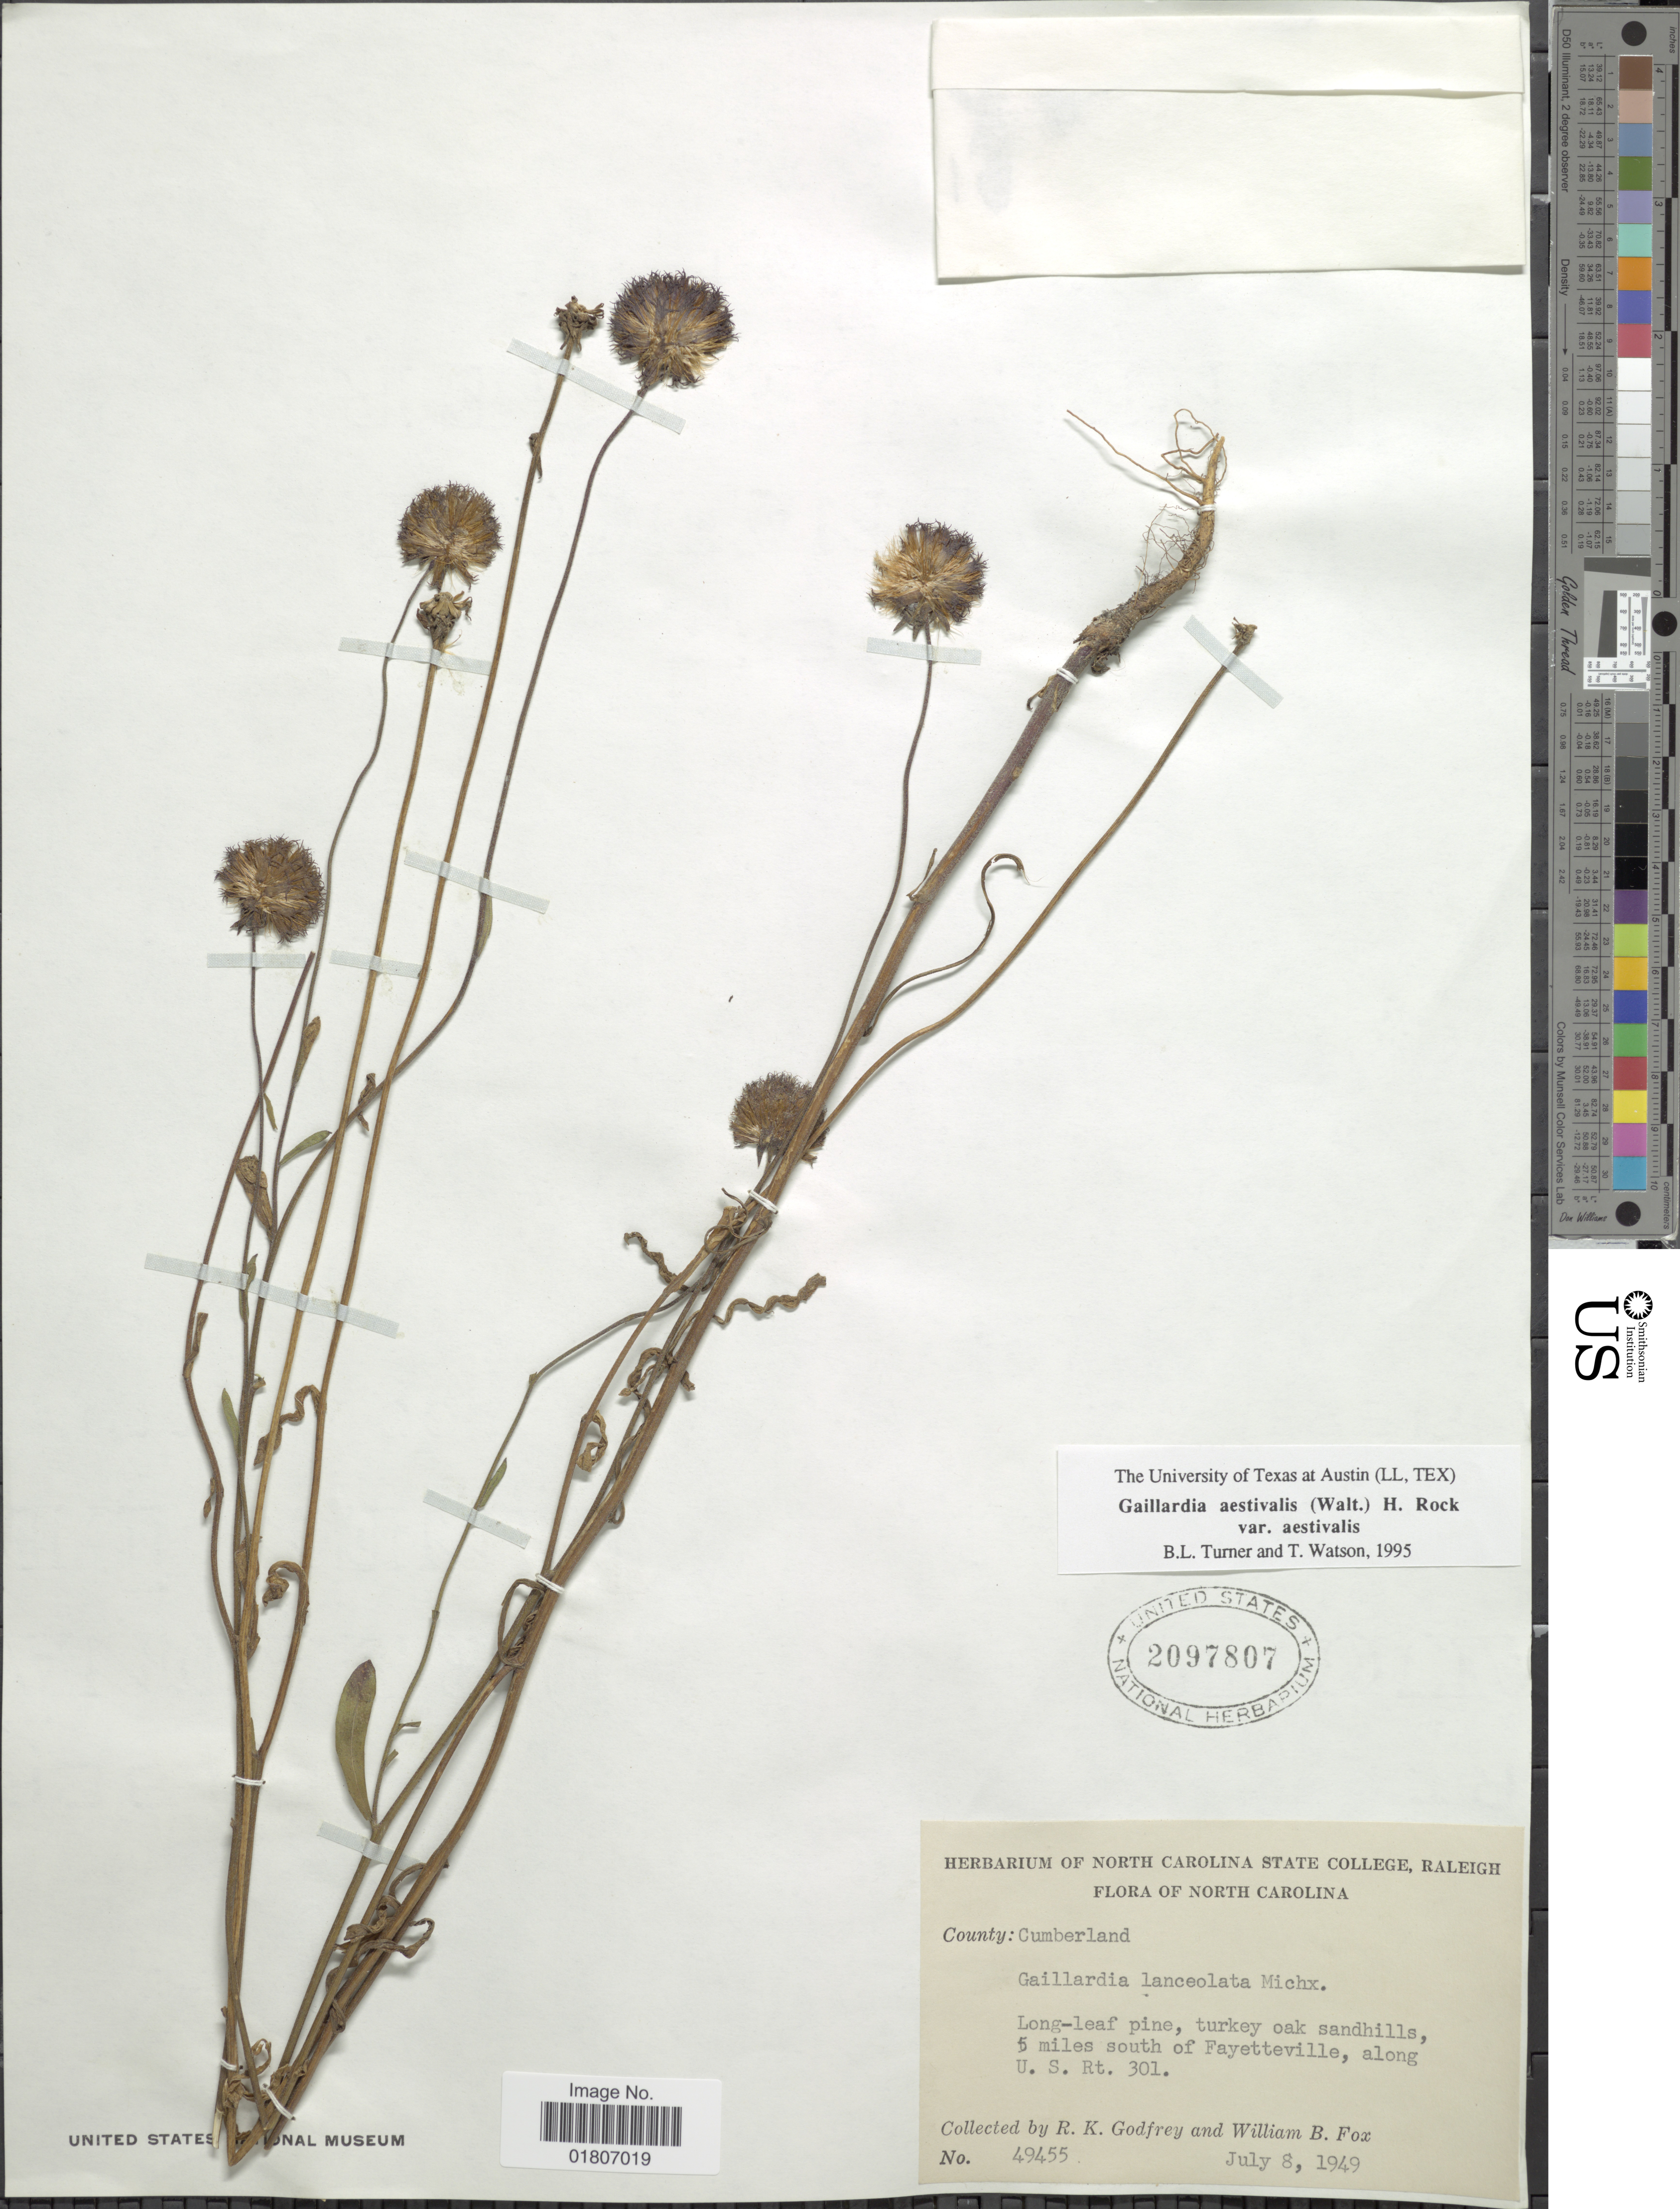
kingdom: Plantae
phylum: Tracheophyta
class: Magnoliopsida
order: Asterales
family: Asteraceae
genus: Gaillardia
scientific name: Gaillardia aestivalis var. aestivalis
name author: (Walter) H. Rock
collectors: R. K. Godfrey & W. B. Fox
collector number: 49455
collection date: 1949-07-08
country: United States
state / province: North Carolina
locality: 5 miles south of Fayetteville, along U. S. Rt. 301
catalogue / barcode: US 2097807